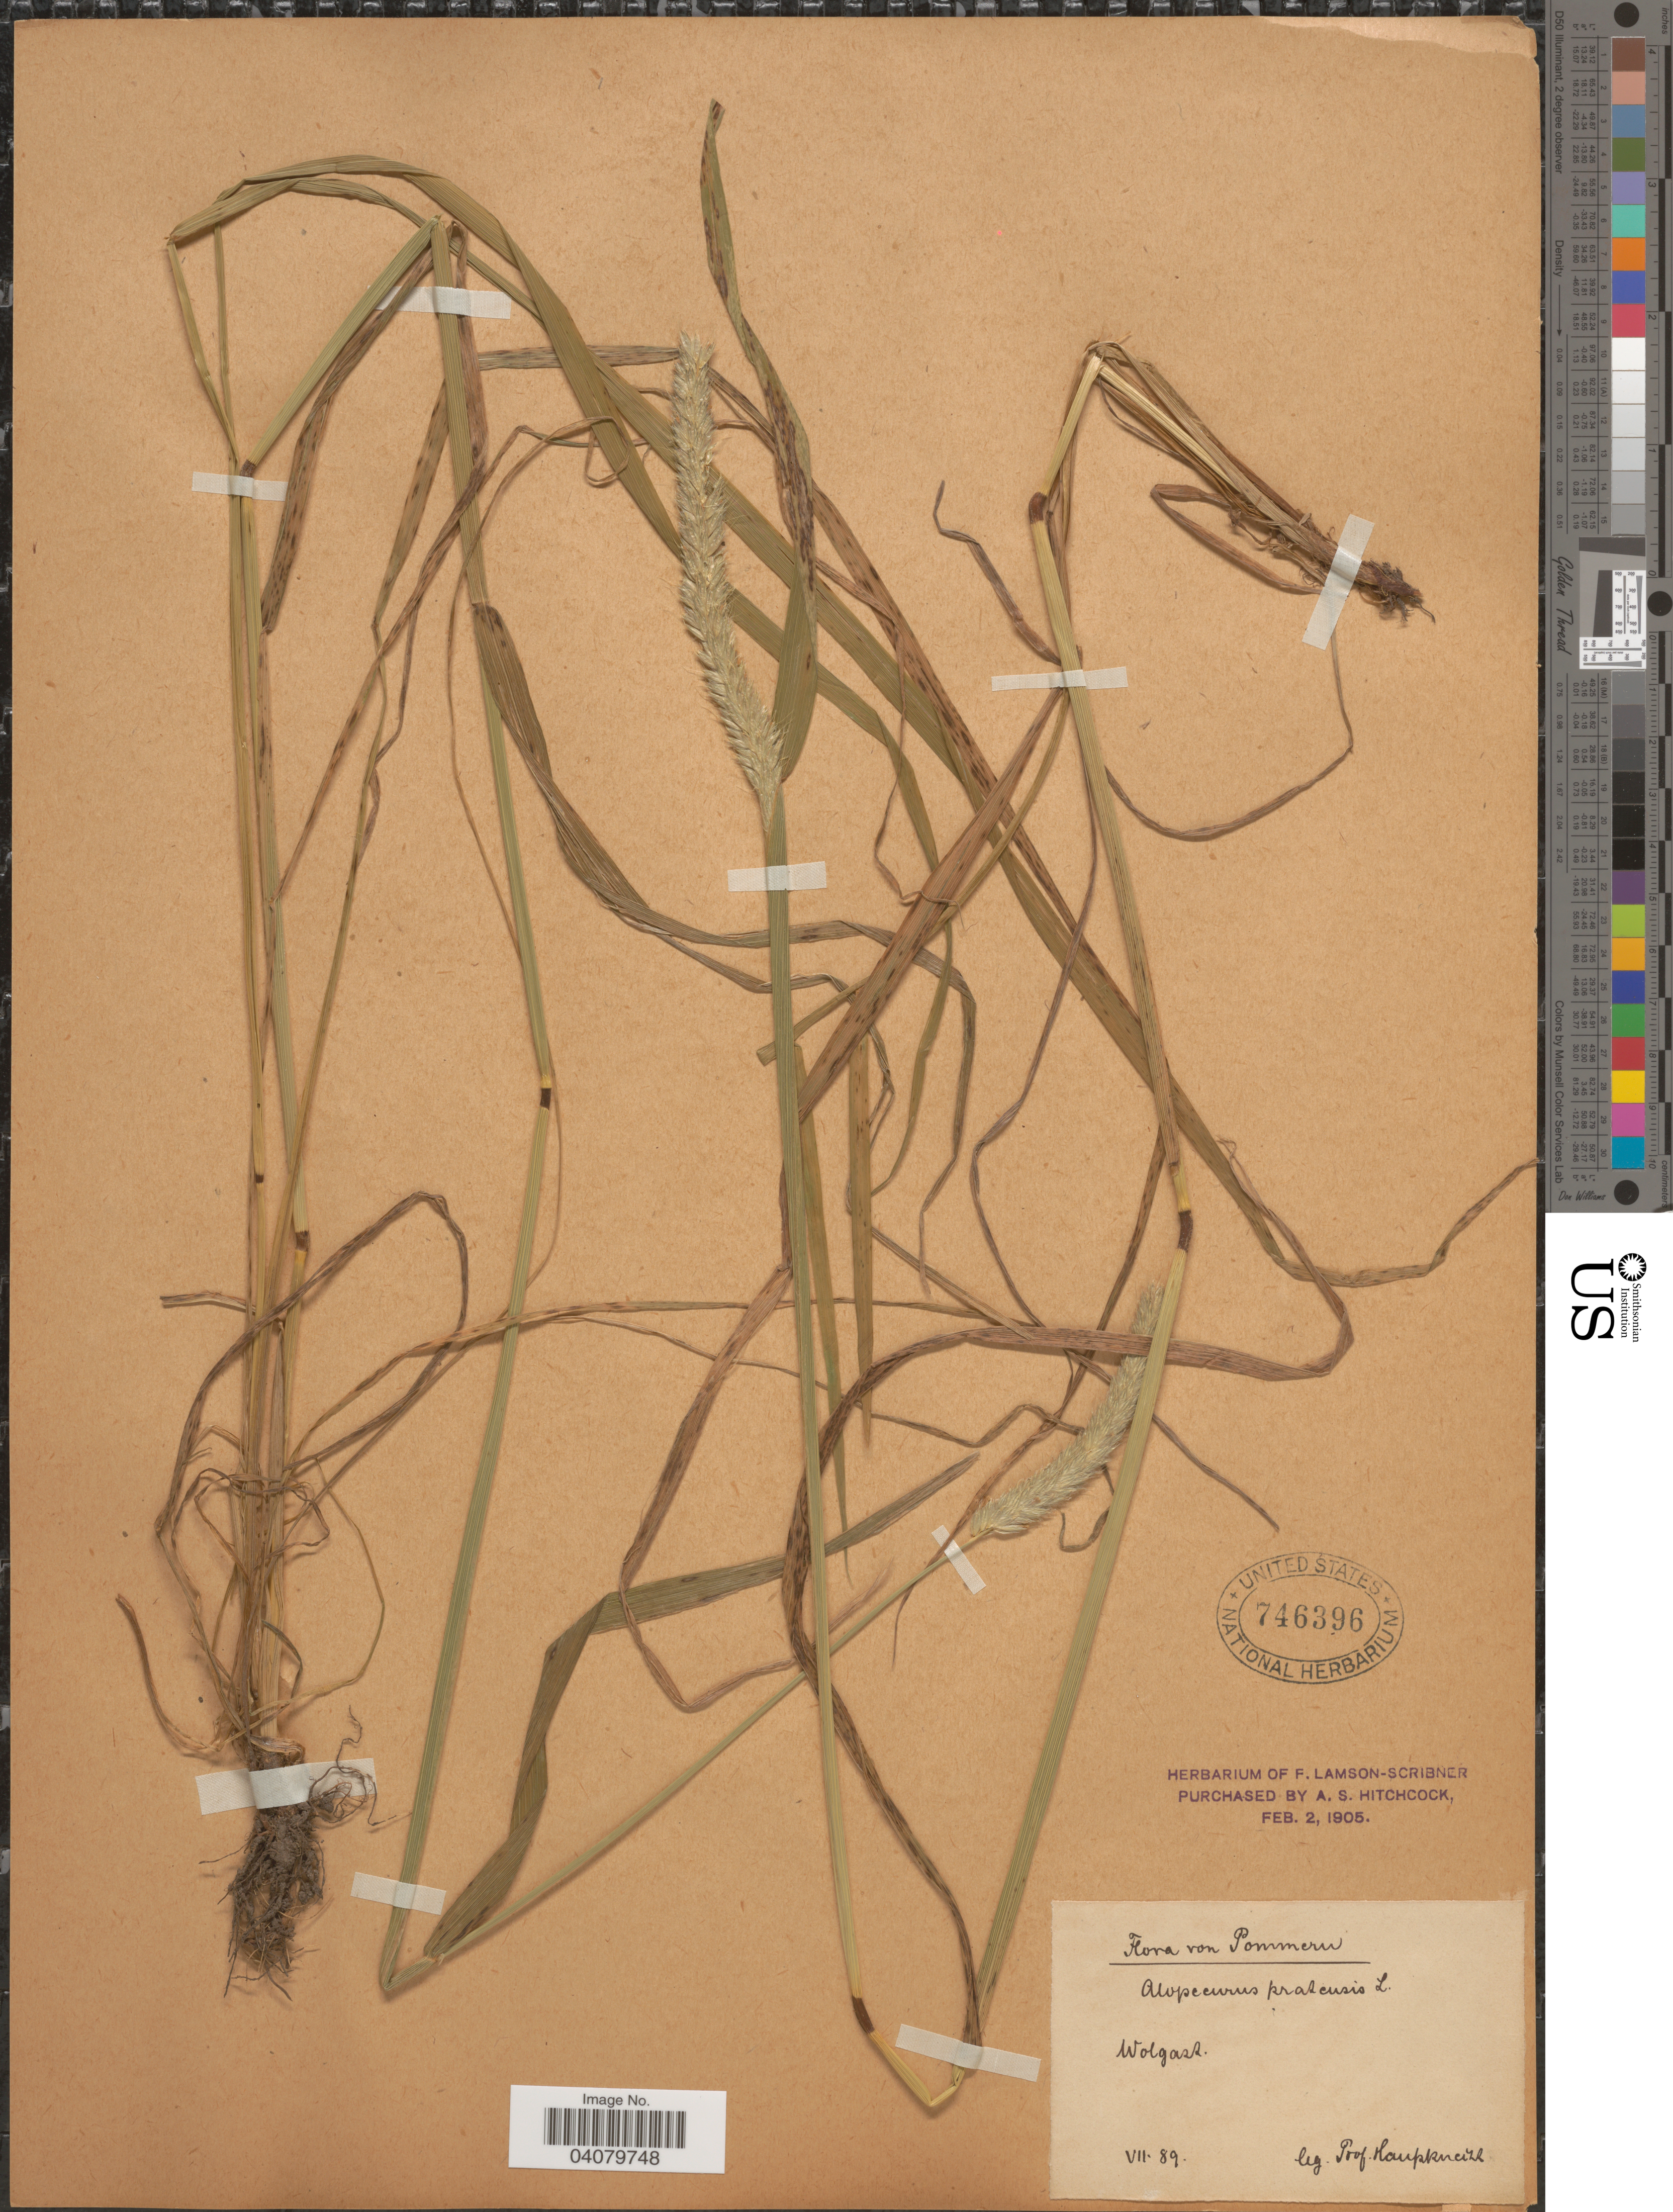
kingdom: Plantae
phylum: Tracheophyta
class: Liliopsida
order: Poales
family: Poaceae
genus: Alopecurus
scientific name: Alopecurus pratensis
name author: L.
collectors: Haussknecht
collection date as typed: Transcribed d/m/y: /7/89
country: Germany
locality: Pommern. Wolgast.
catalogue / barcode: US 746396